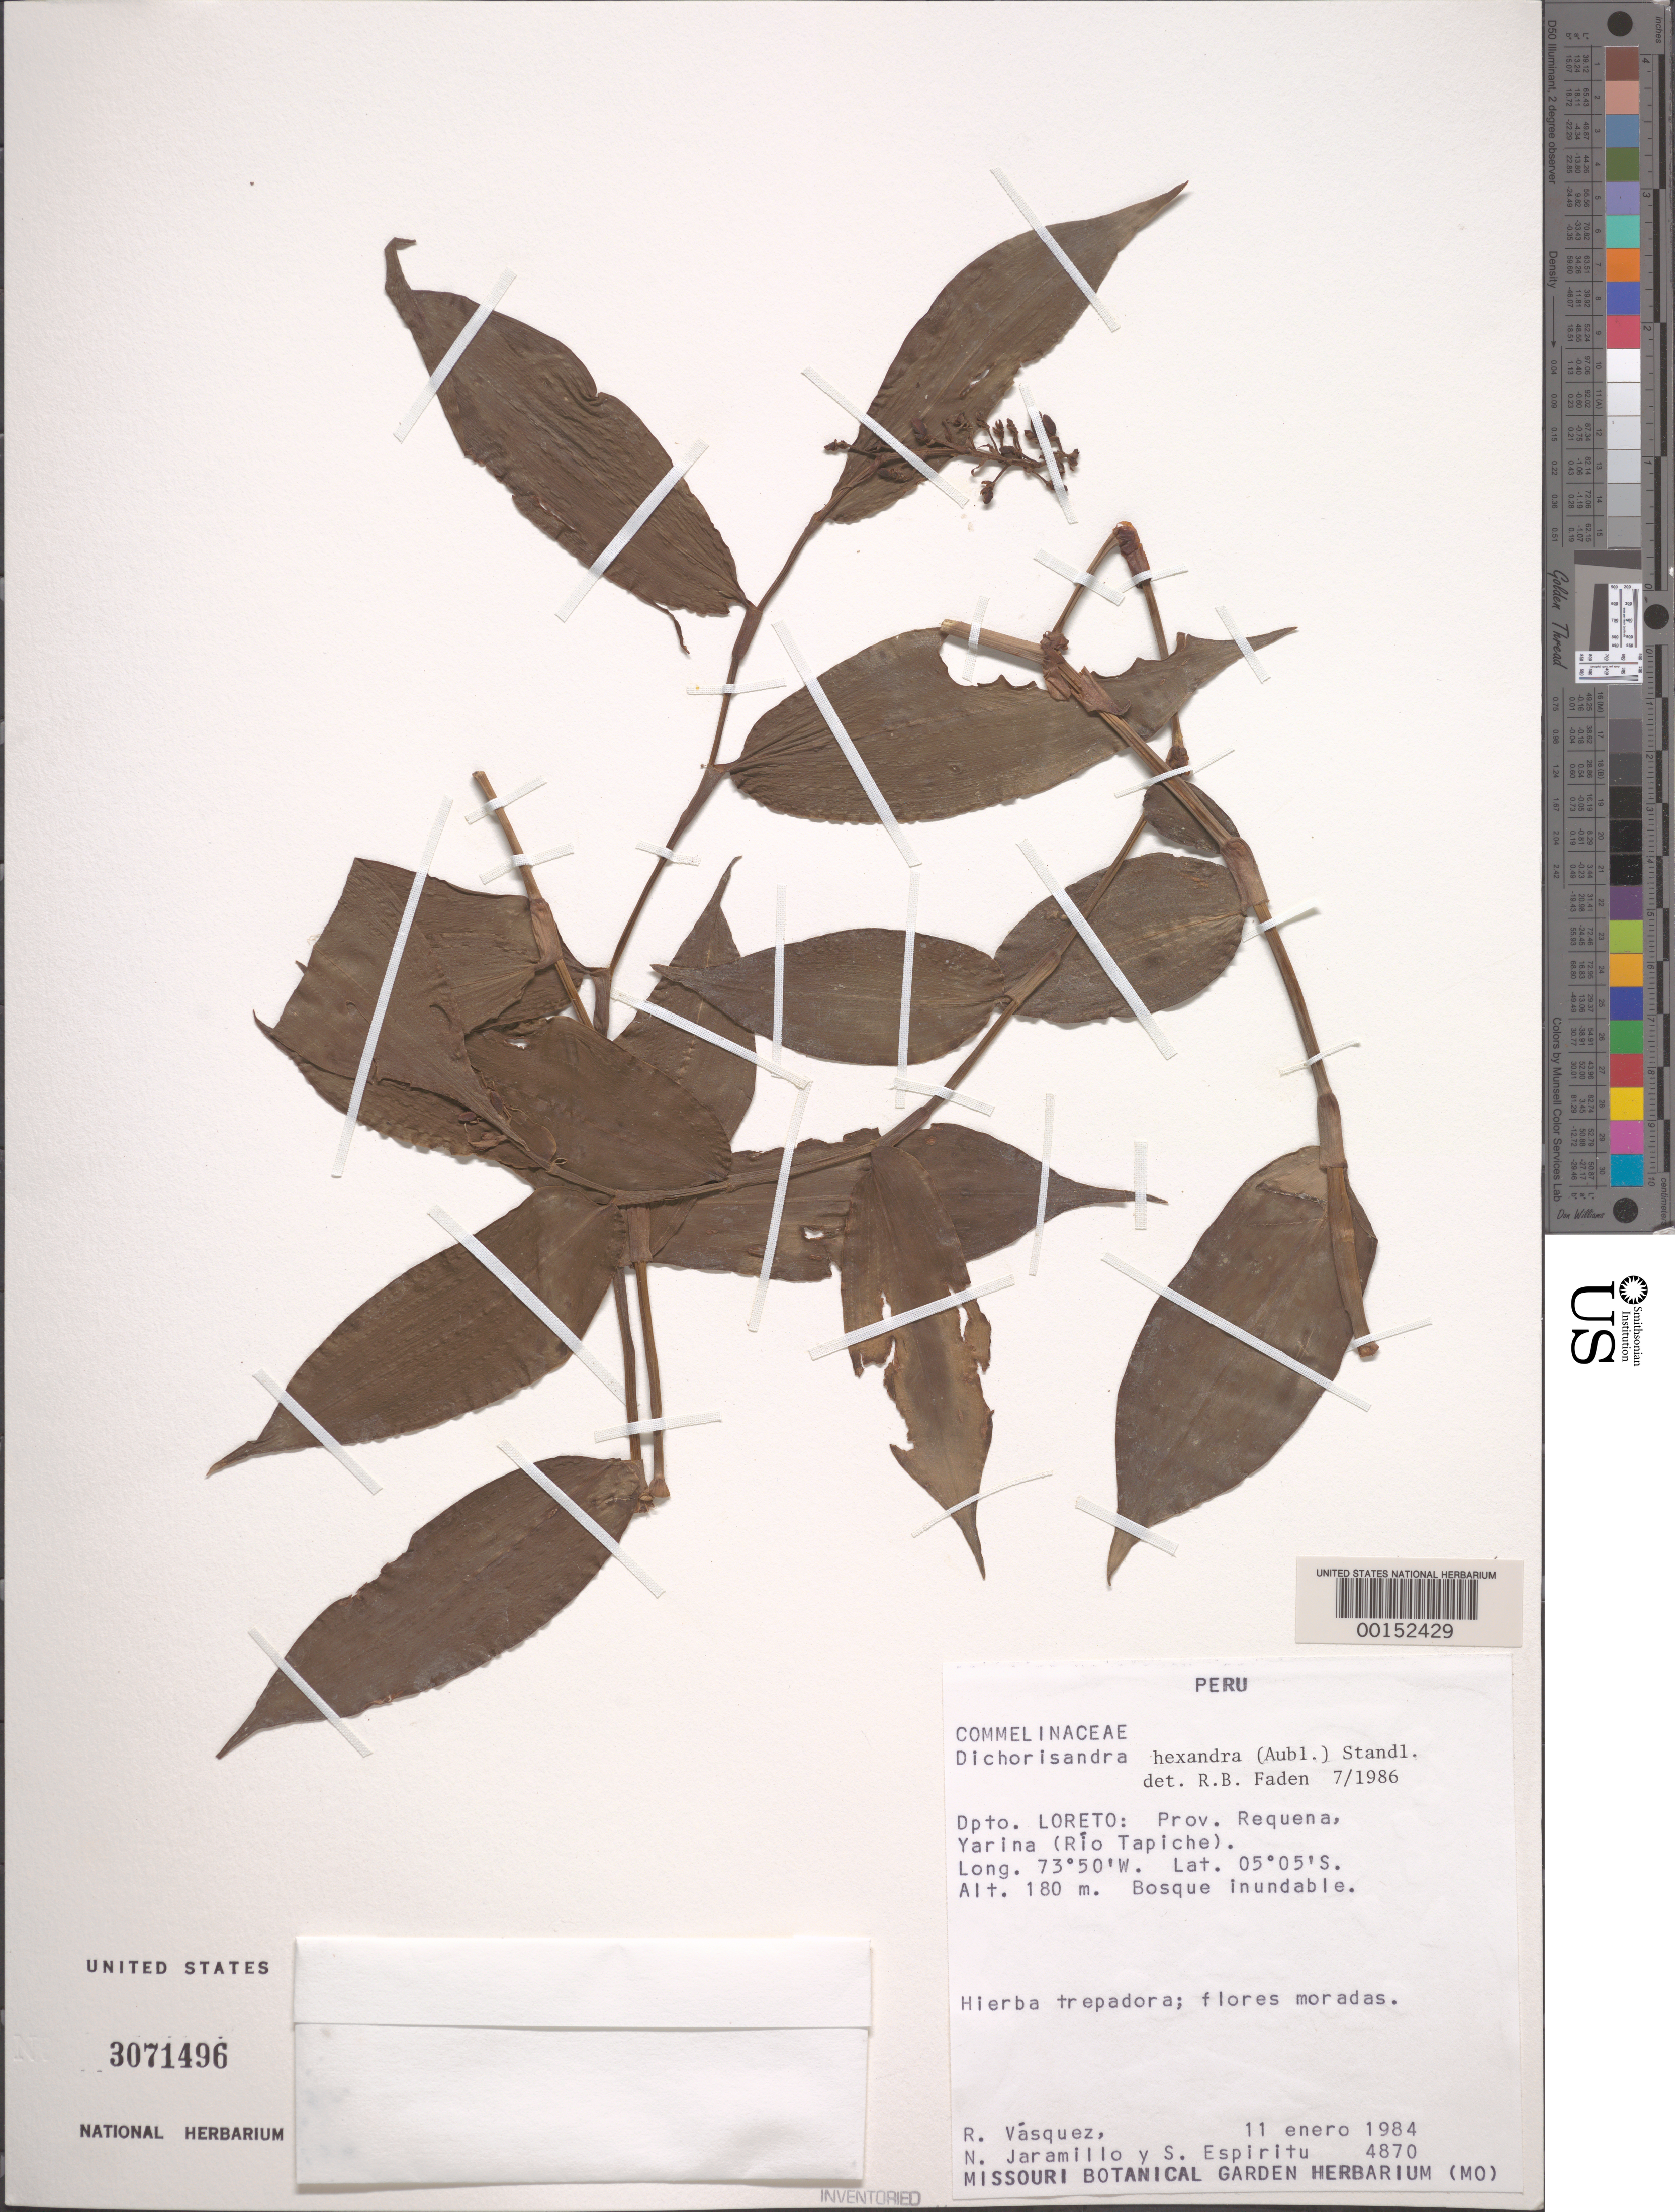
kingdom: Plantae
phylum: Tracheophyta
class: Liliopsida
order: Commelinales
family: Commelinaceae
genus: Dichorisandra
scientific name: Dichorisandra hexandra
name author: (Aubl.) Standl.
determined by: Faden, Robert B., (US), Smithsonian Institution - National Museum of Natural History (UNITED STATES)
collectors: R. Vasquez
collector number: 4870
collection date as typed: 11 Jan 1984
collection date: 1984-01-11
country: Peru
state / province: Loreto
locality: Requena, yarina (rio tapiche)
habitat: Inundated forest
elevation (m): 180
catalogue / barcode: US 3071496